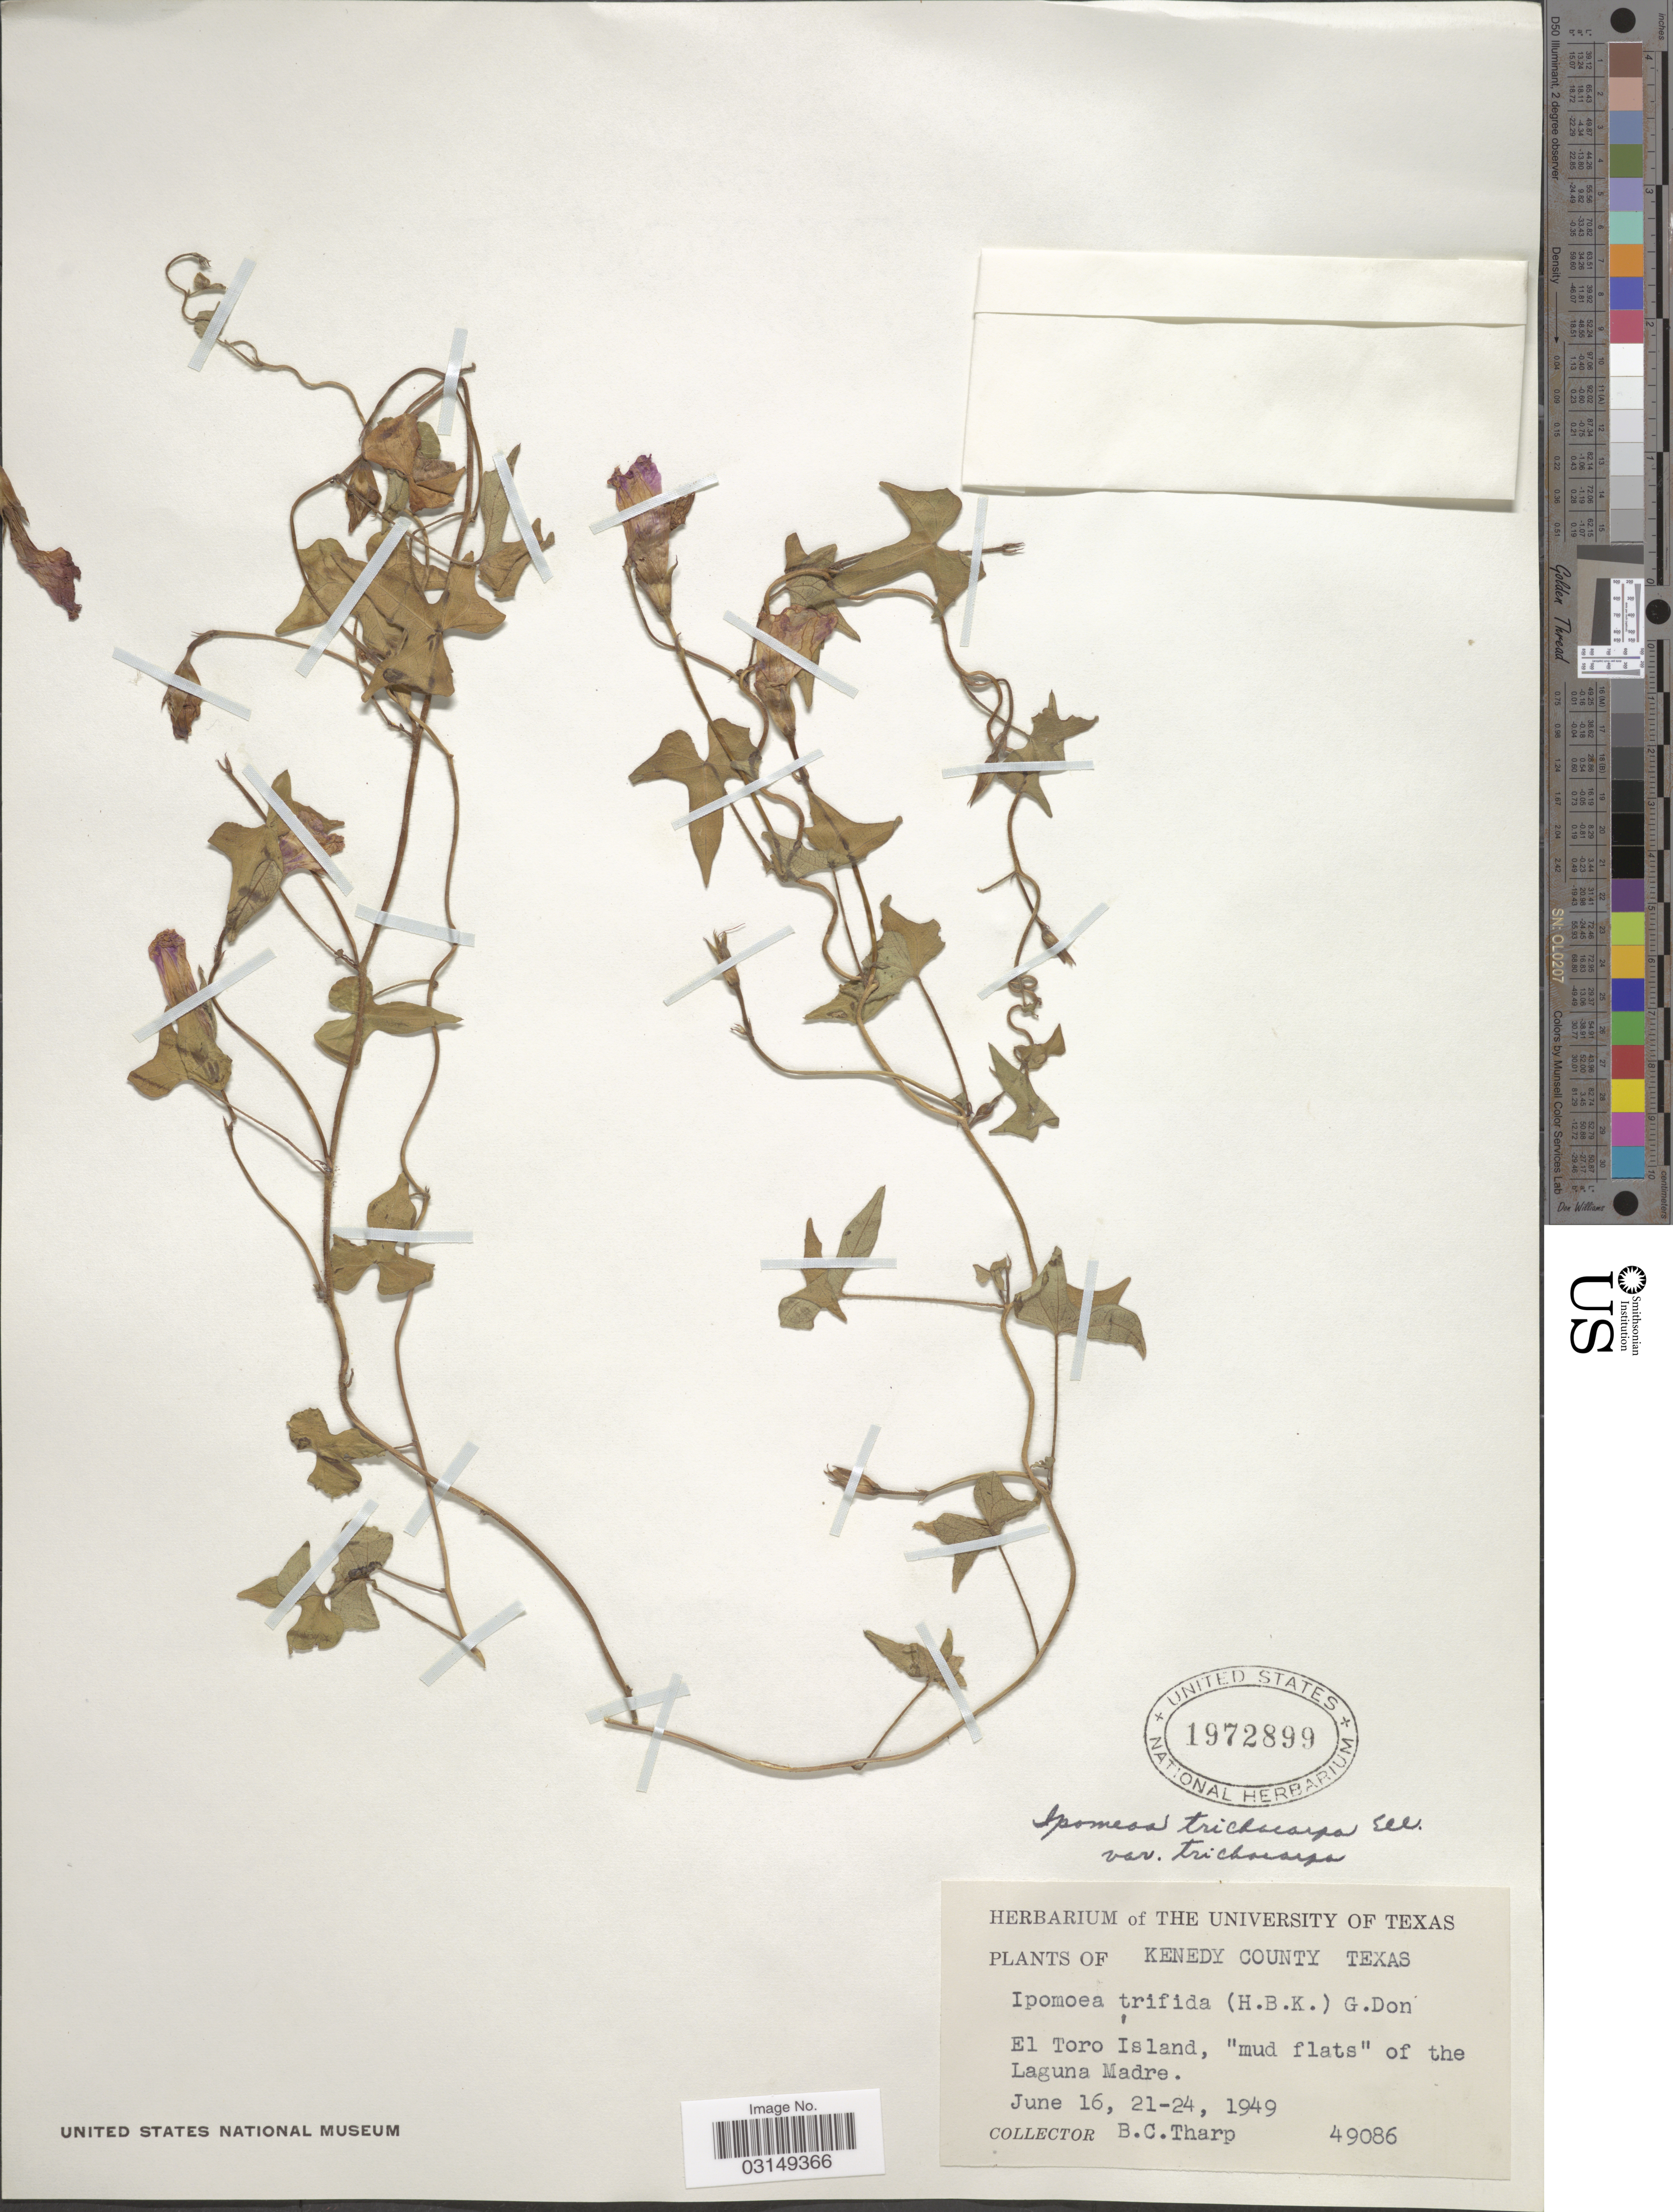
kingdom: Plantae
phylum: Tracheophyta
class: Magnoliopsida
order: Solanales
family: Convolvulaceae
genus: Ipomoea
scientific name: Ipomoea trichocarpa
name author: Elliott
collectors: B. C. Tharp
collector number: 49086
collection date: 1949-06-16/1949-06-24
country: United States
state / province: Texas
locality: Kenedy County. El Toro Island, "mud flats" of the Laguna Madre.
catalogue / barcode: US 1972899